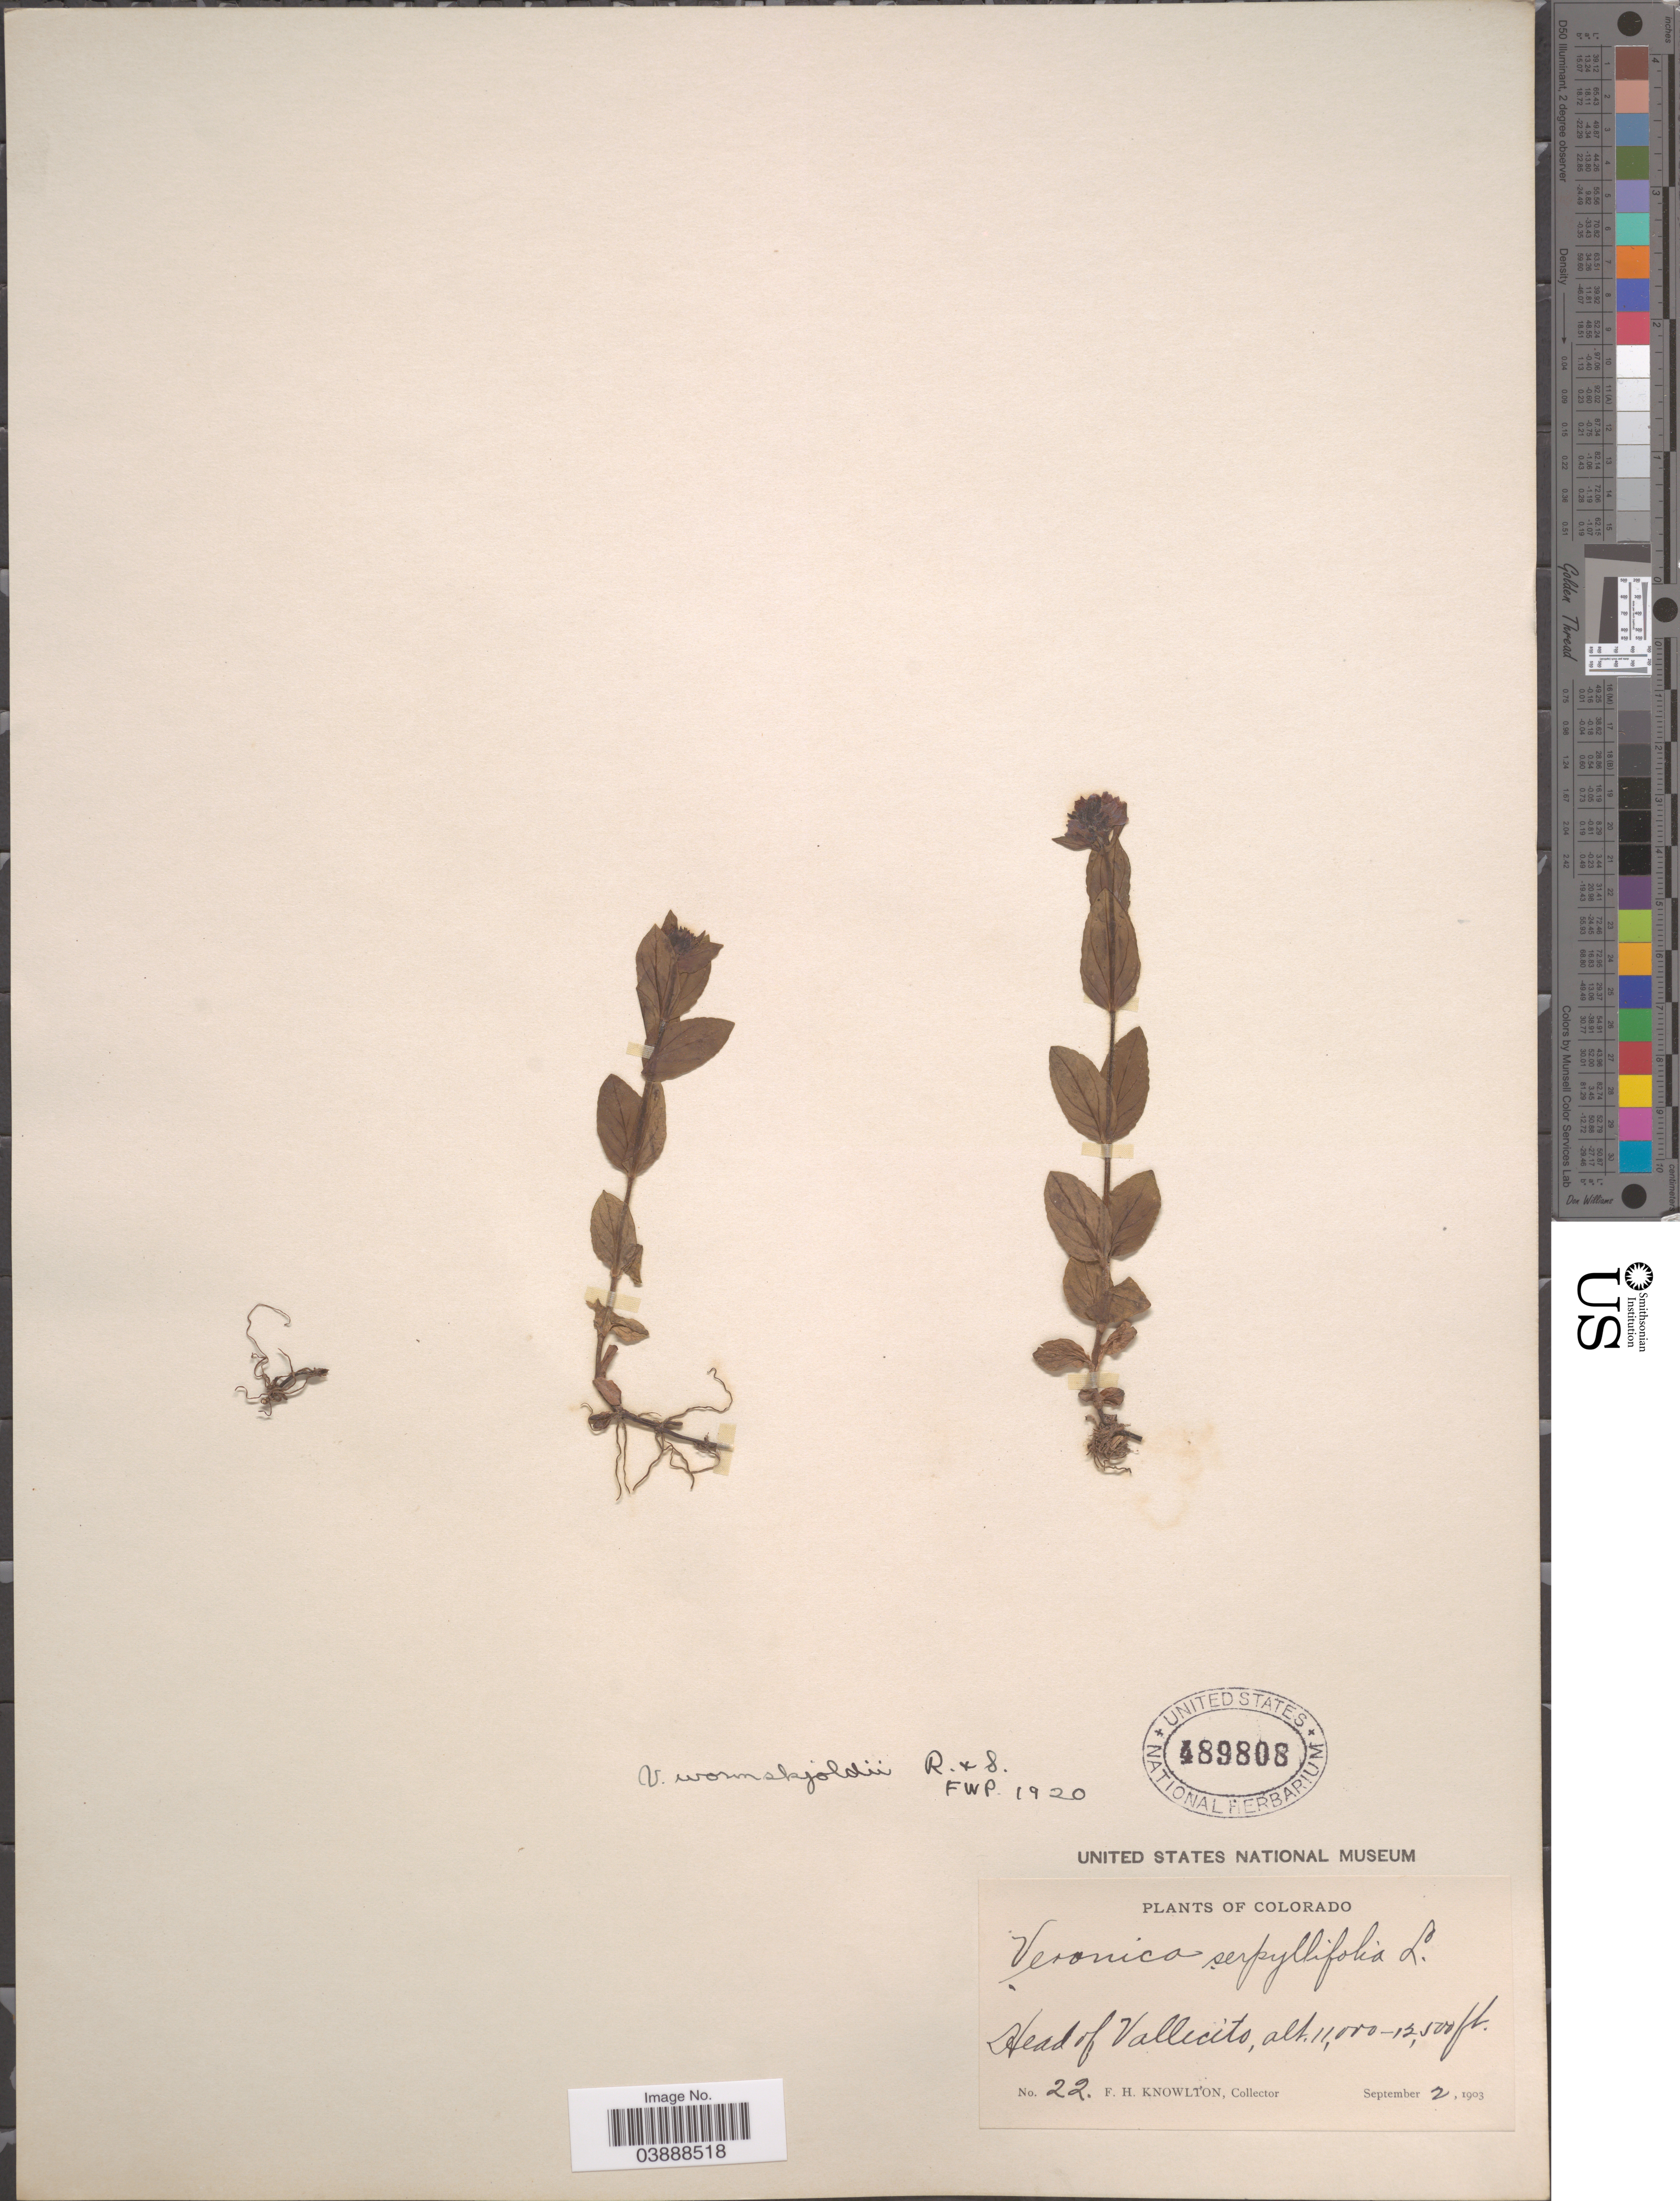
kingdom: Plantae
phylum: Tracheophyta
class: Magnoliopsida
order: Lamiales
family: Plantaginaceae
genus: Veronica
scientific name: Veronica wormskjoldii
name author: Roem. & Schult.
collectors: F. H. Knowlton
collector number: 22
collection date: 1903-09-02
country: United States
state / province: Colorado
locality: Head of Vallecito.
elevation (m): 3353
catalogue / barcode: US 489808